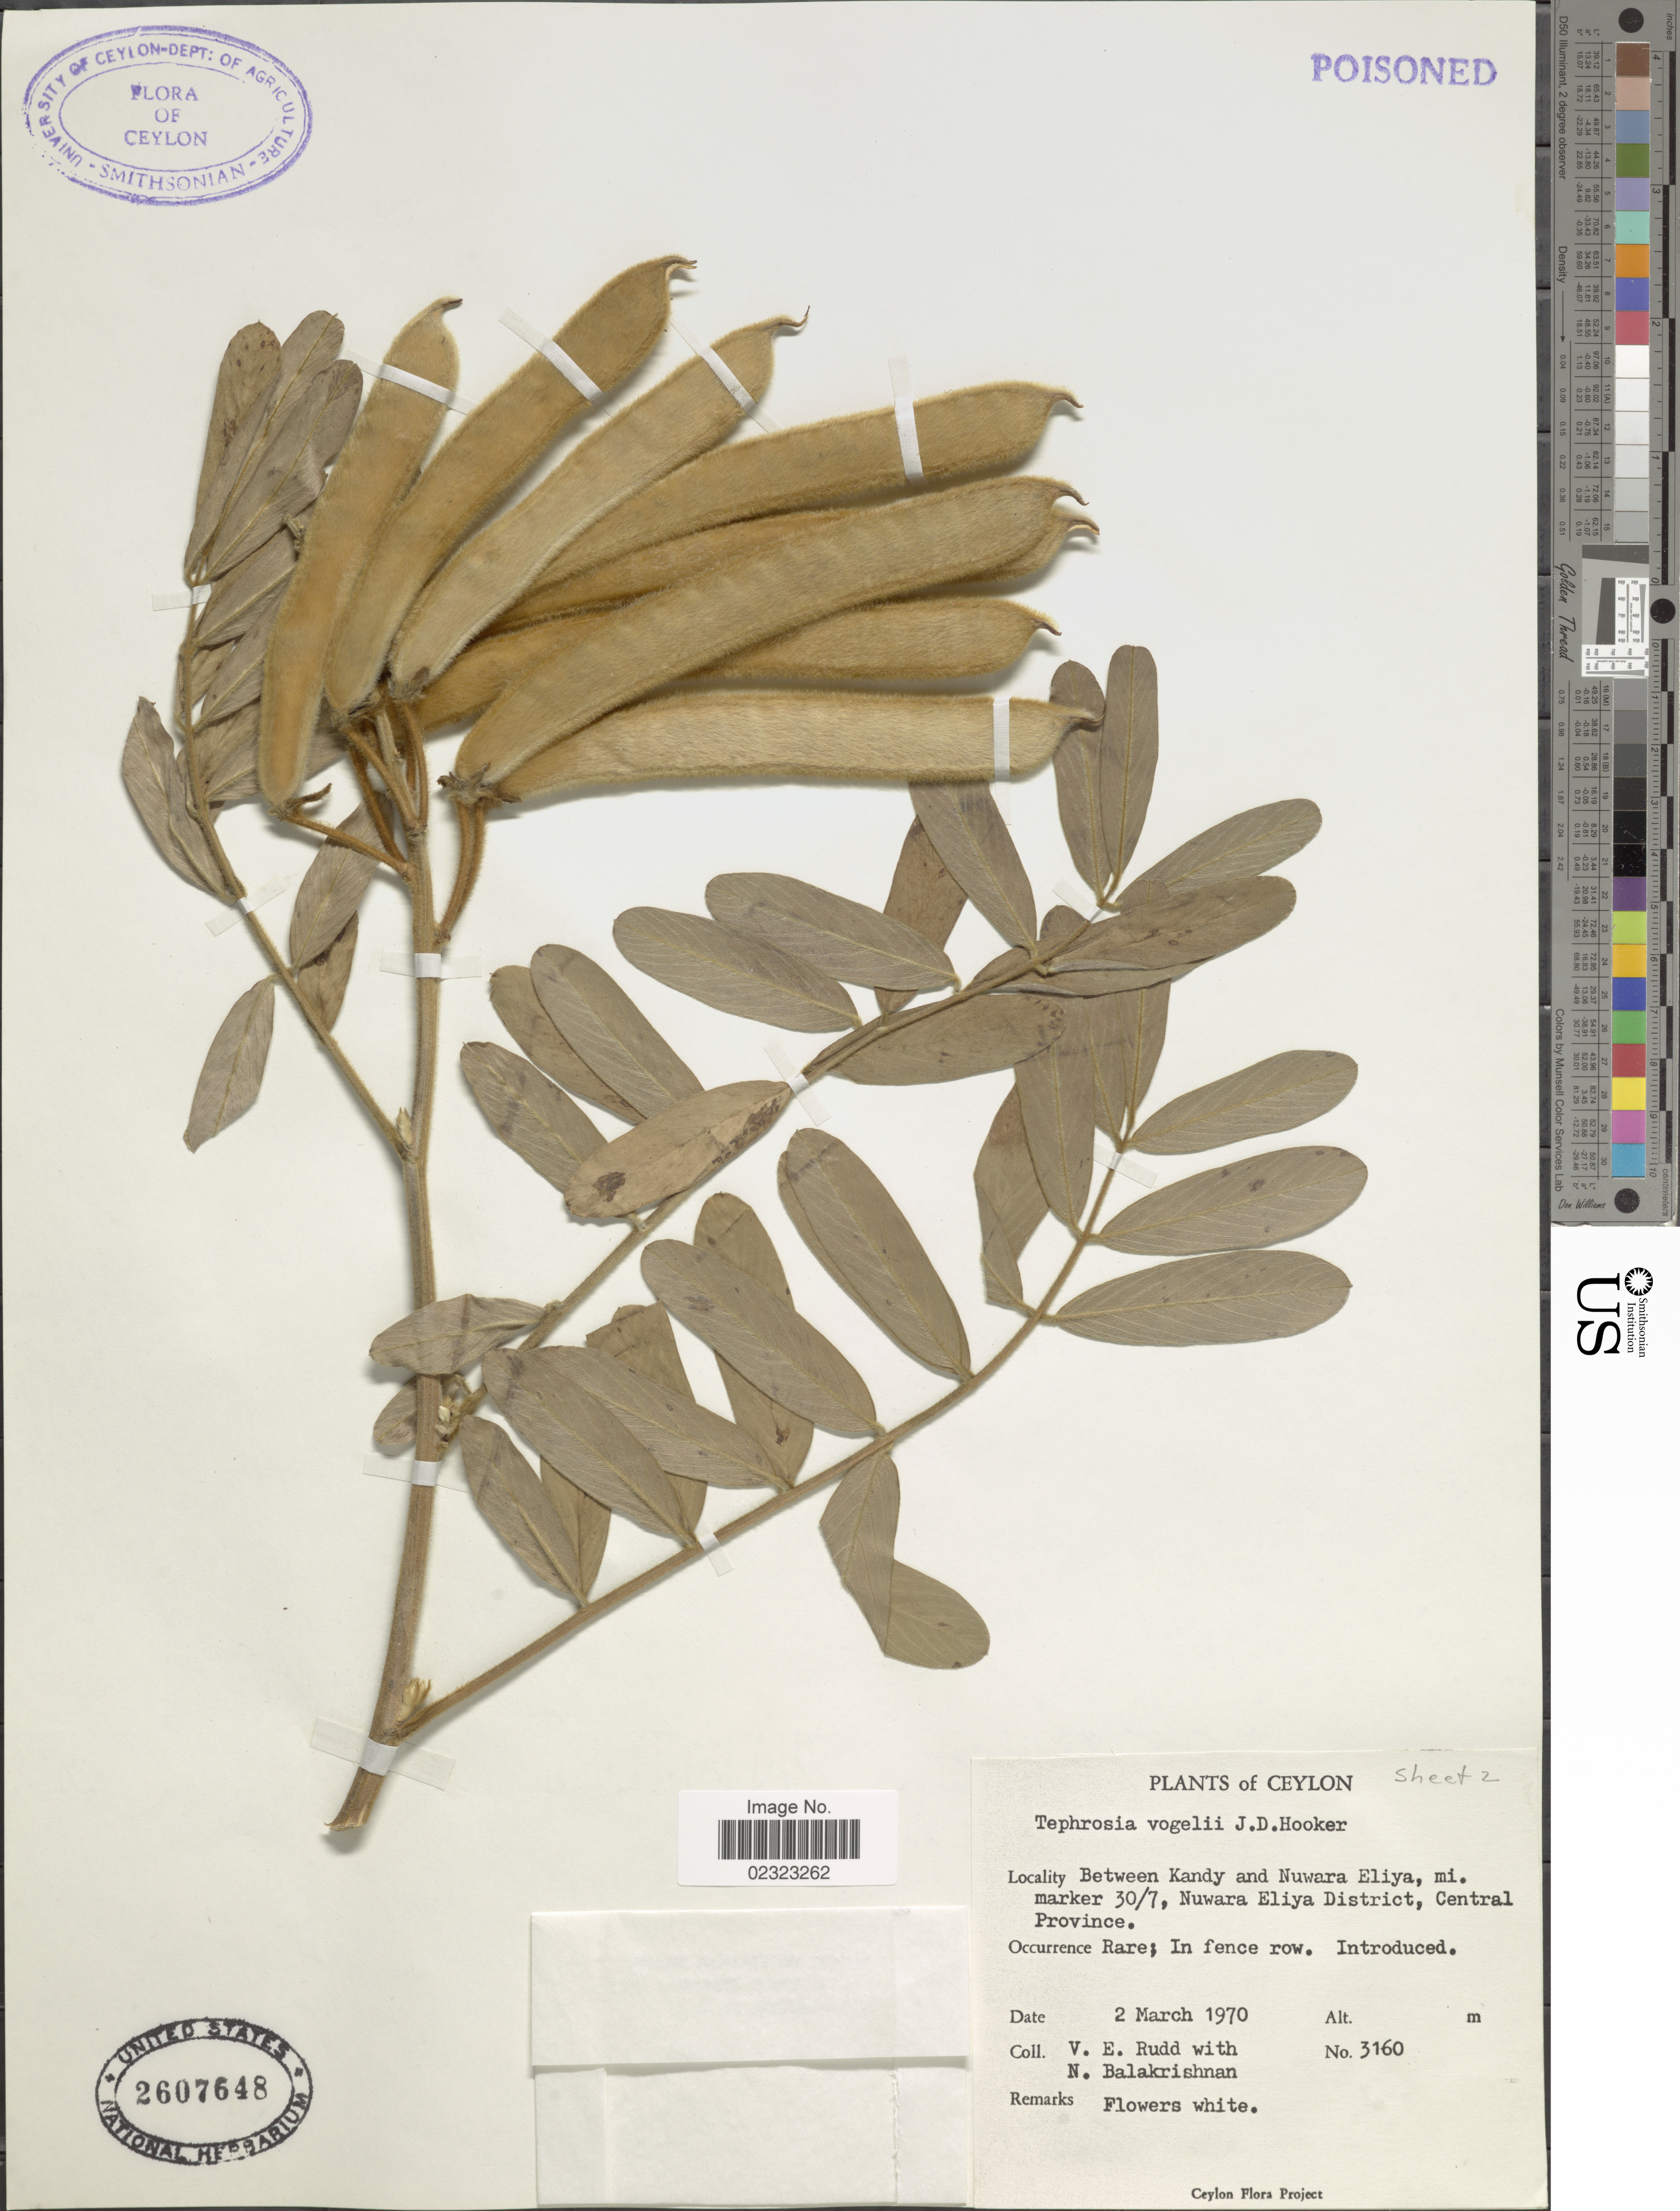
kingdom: Plantae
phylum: Tracheophyta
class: Magnoliopsida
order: Fabales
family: Fabaceae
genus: Tephrosia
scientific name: Tephrosia vogelii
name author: Hook. f.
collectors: V. E. Rudd & N. Balakrishnan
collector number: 3160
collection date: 1970-03-02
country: Sri Lanka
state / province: Central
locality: Between Kandy and Nuwara Eliya, mi. marker 30/7, Nuwara Eliya District.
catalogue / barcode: US 2607648